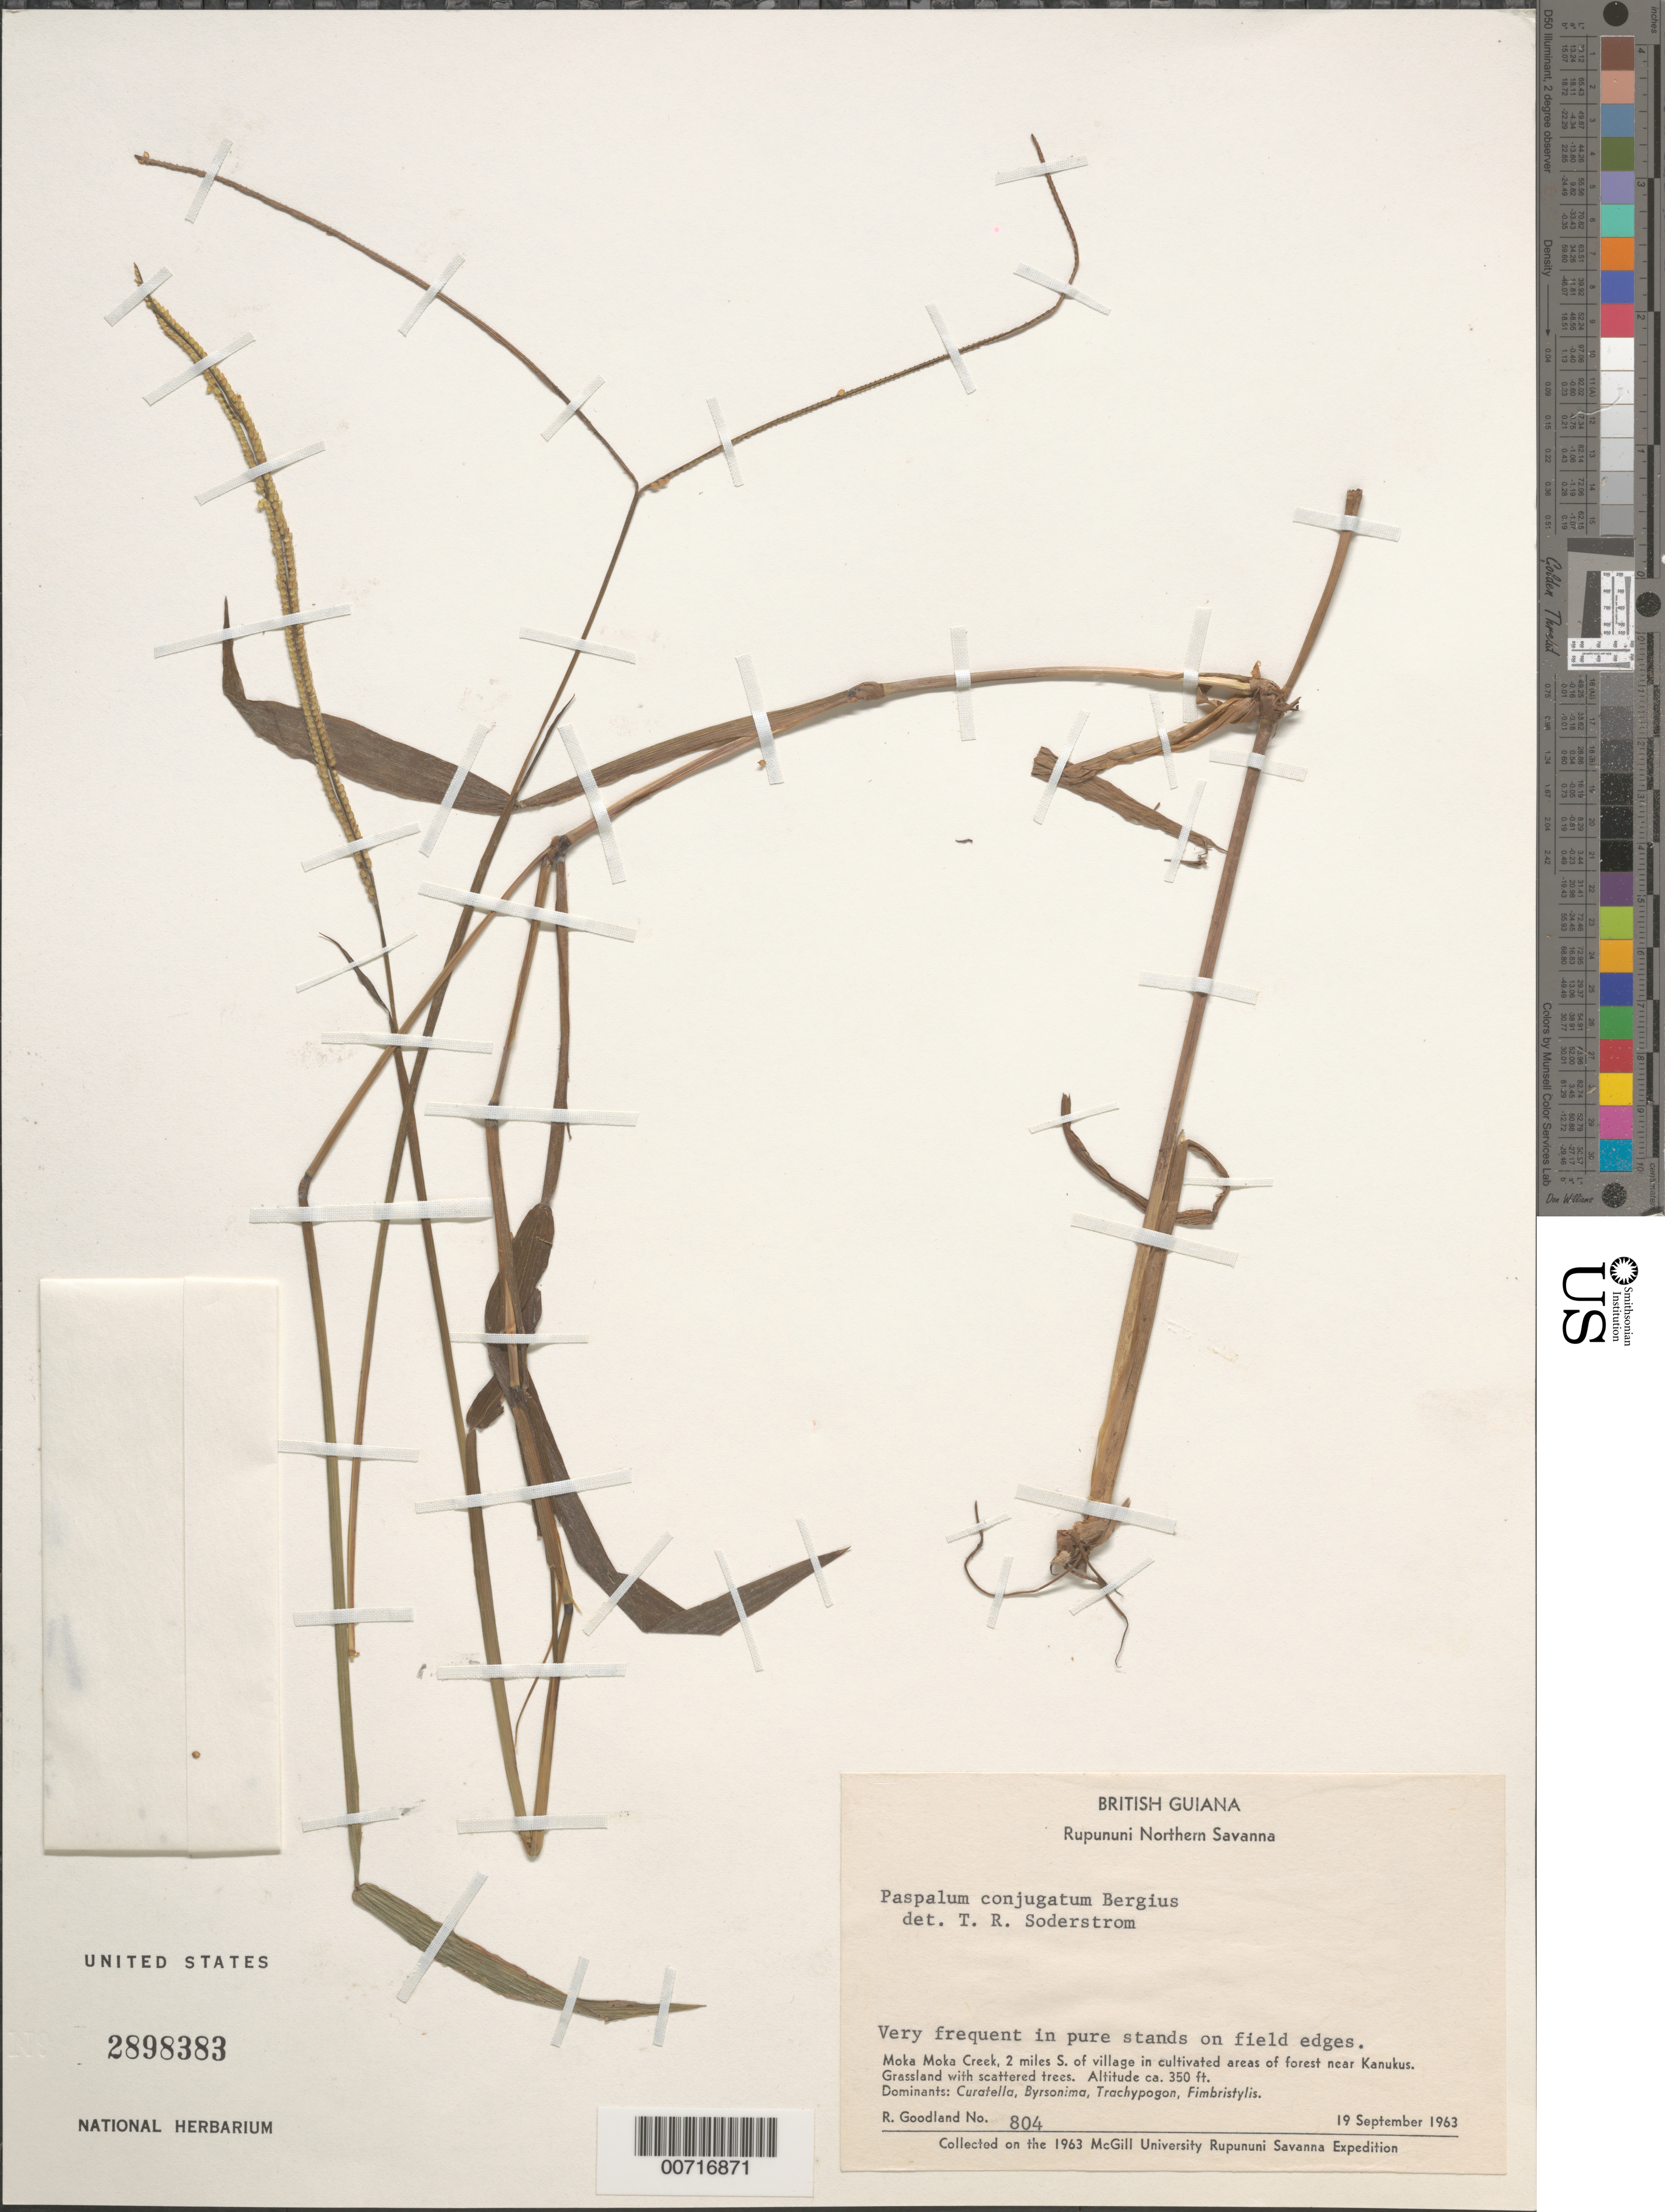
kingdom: Plantae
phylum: Tracheophyta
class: Liliopsida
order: Poales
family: Poaceae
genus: Paspalum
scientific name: Paspalum conjugatum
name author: P.J. Bergius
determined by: Soderstrom, T. R.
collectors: R. Goodland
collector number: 804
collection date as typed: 19-Sep-63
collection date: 1963-09-19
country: Guyana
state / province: U. Takutu-U. Essequibo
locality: Rupununi Northern Savanna, Moka Moka Creek, 2 mi. S of village, near Kanukus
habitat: Grassland with scattered trees. Dominants: Curatella, Byrsonima, Trachypogon, Fimbristylis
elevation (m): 107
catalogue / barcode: US 2898383